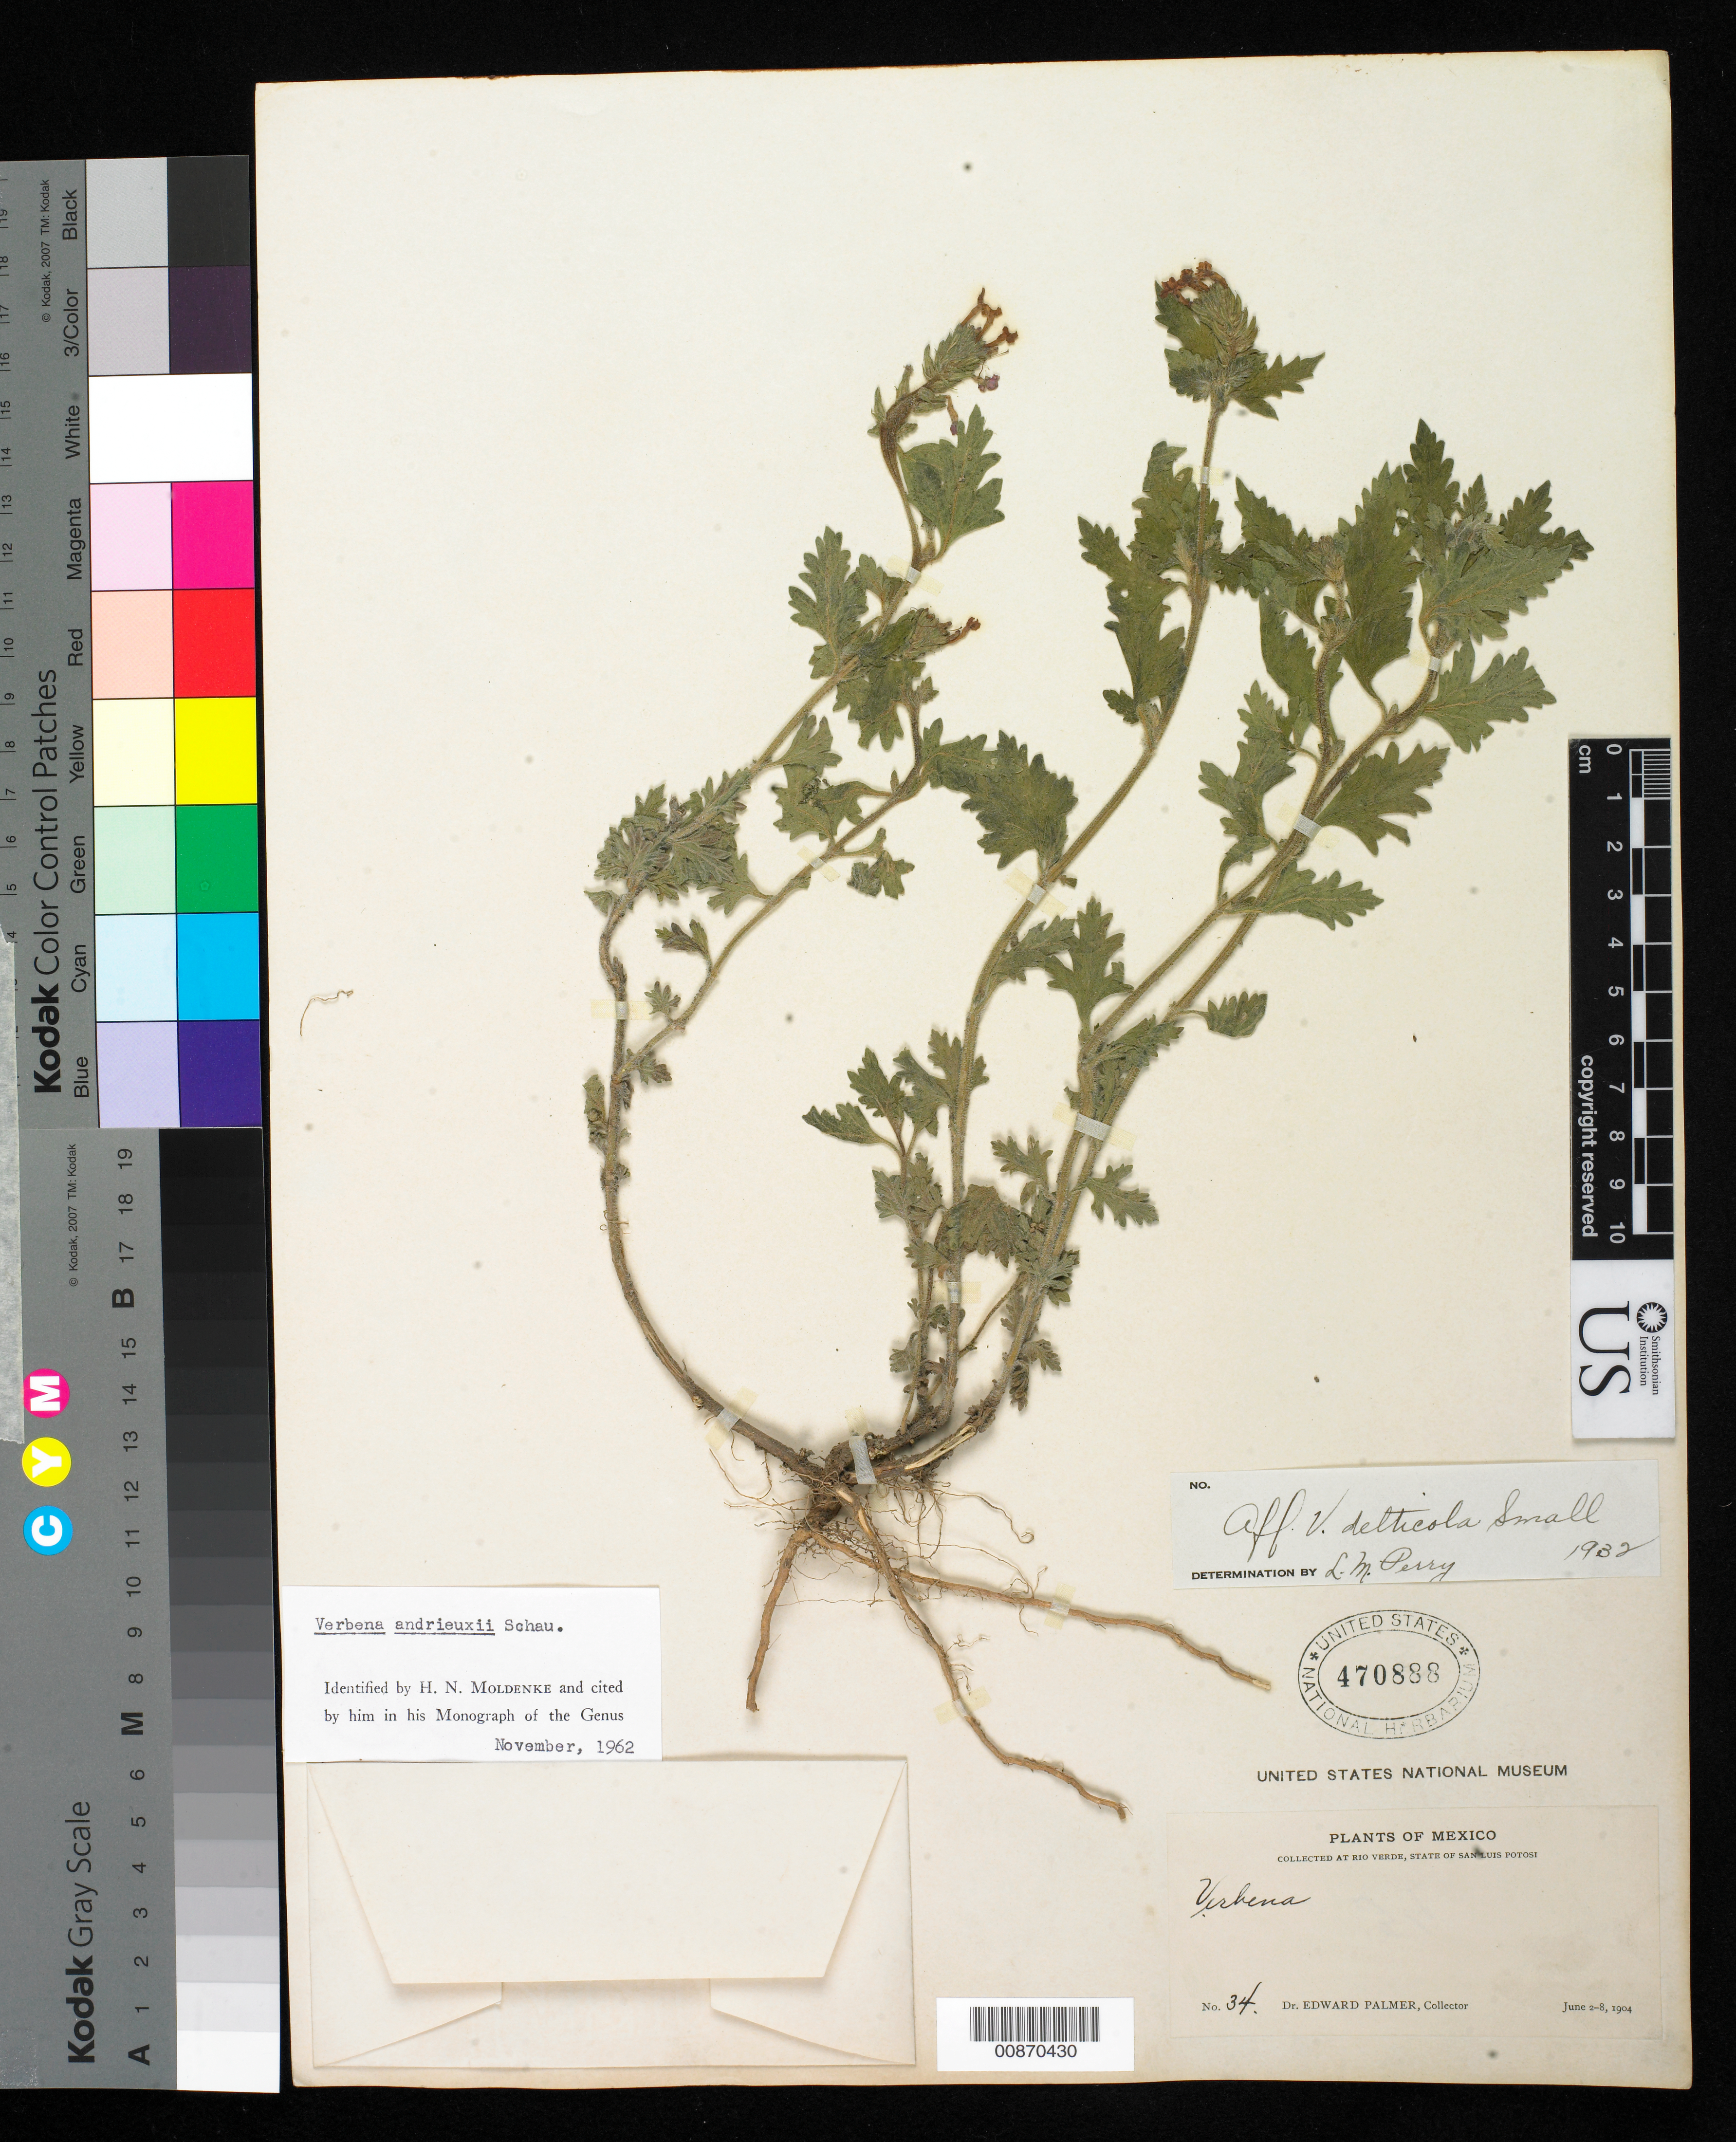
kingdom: Plantae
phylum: Tracheophyta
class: Magnoliopsida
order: Lamiales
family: Verbenaceae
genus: Verbena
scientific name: Verbena andrieuxii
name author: Schauer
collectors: E. Palmer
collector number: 34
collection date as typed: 02 Jun 1904 to 08 Jun 1904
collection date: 1904-06-02/1904-06-08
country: Mexico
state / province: San Luis Potosí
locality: Río Verde, San Luis Potosí.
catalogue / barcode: US 470888